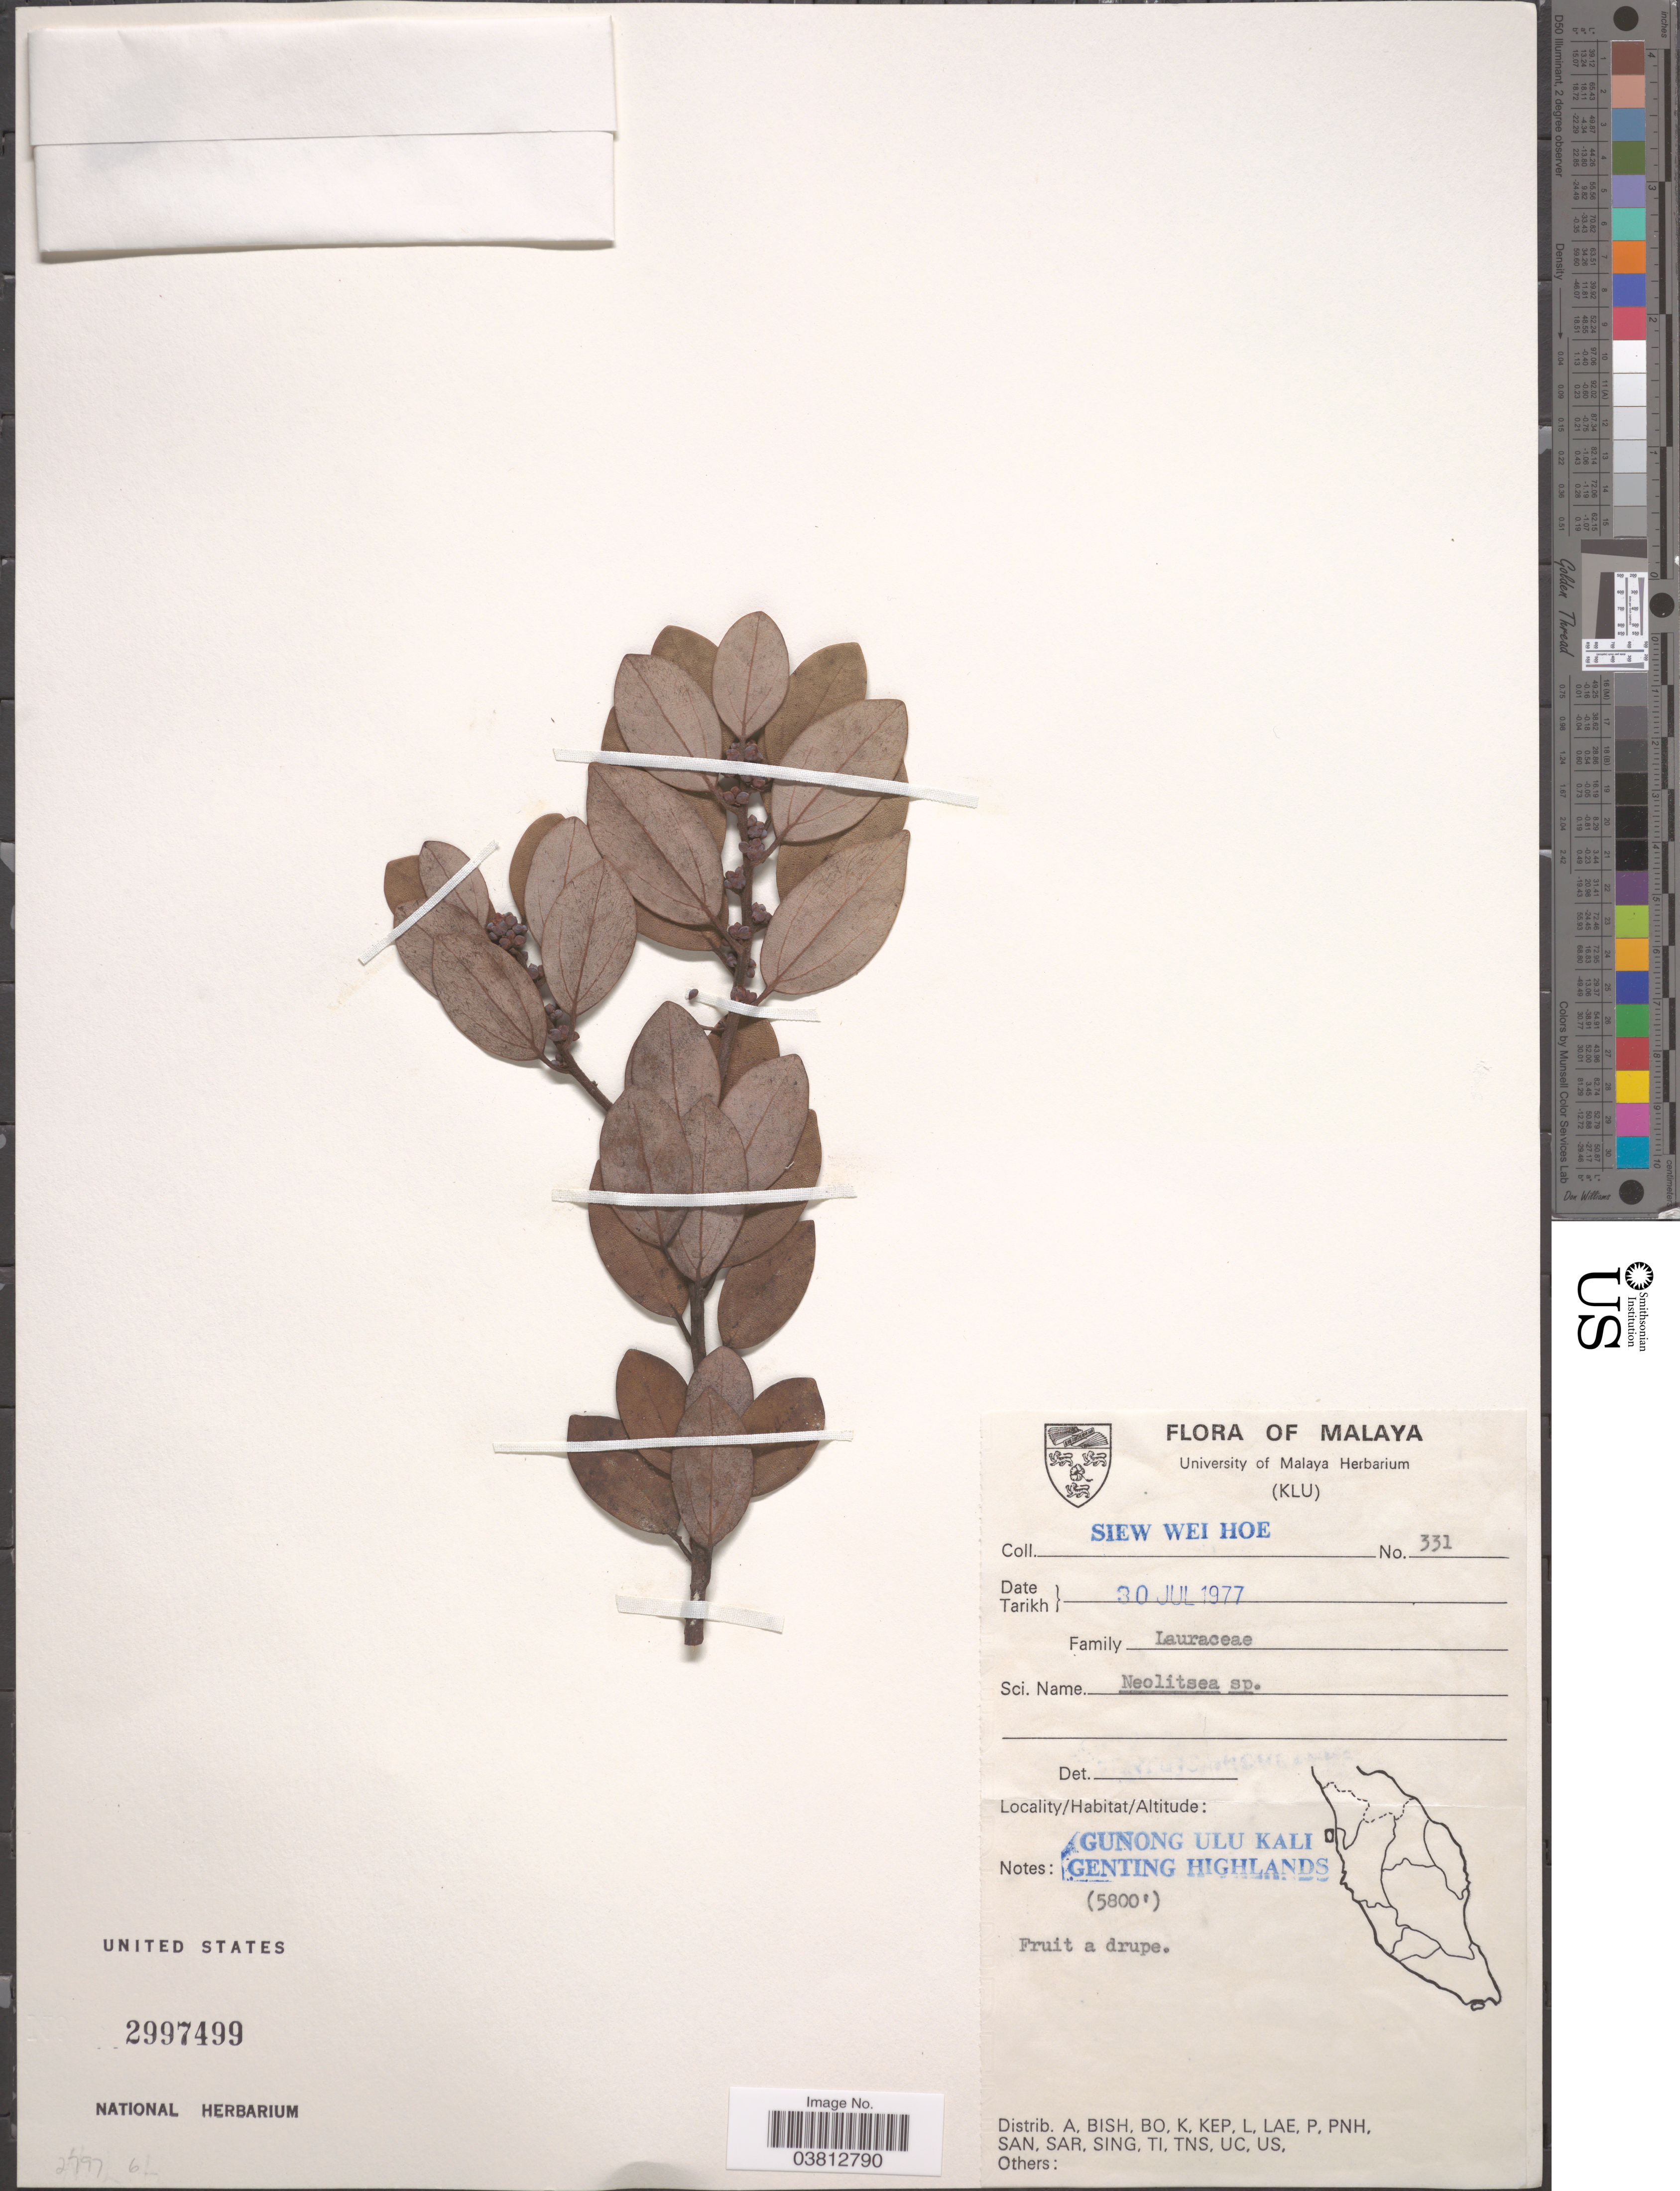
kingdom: Plantae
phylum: Tracheophyta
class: Magnoliopsida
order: Laurales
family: Lauraceae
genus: Neolitsea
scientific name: Neolitsea sp.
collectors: W. H. Siew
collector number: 331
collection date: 1977-07-30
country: Malaysia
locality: Malaya. Gunong Ulu Kali. Genting Highlands.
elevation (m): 1768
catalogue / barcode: US 2997499